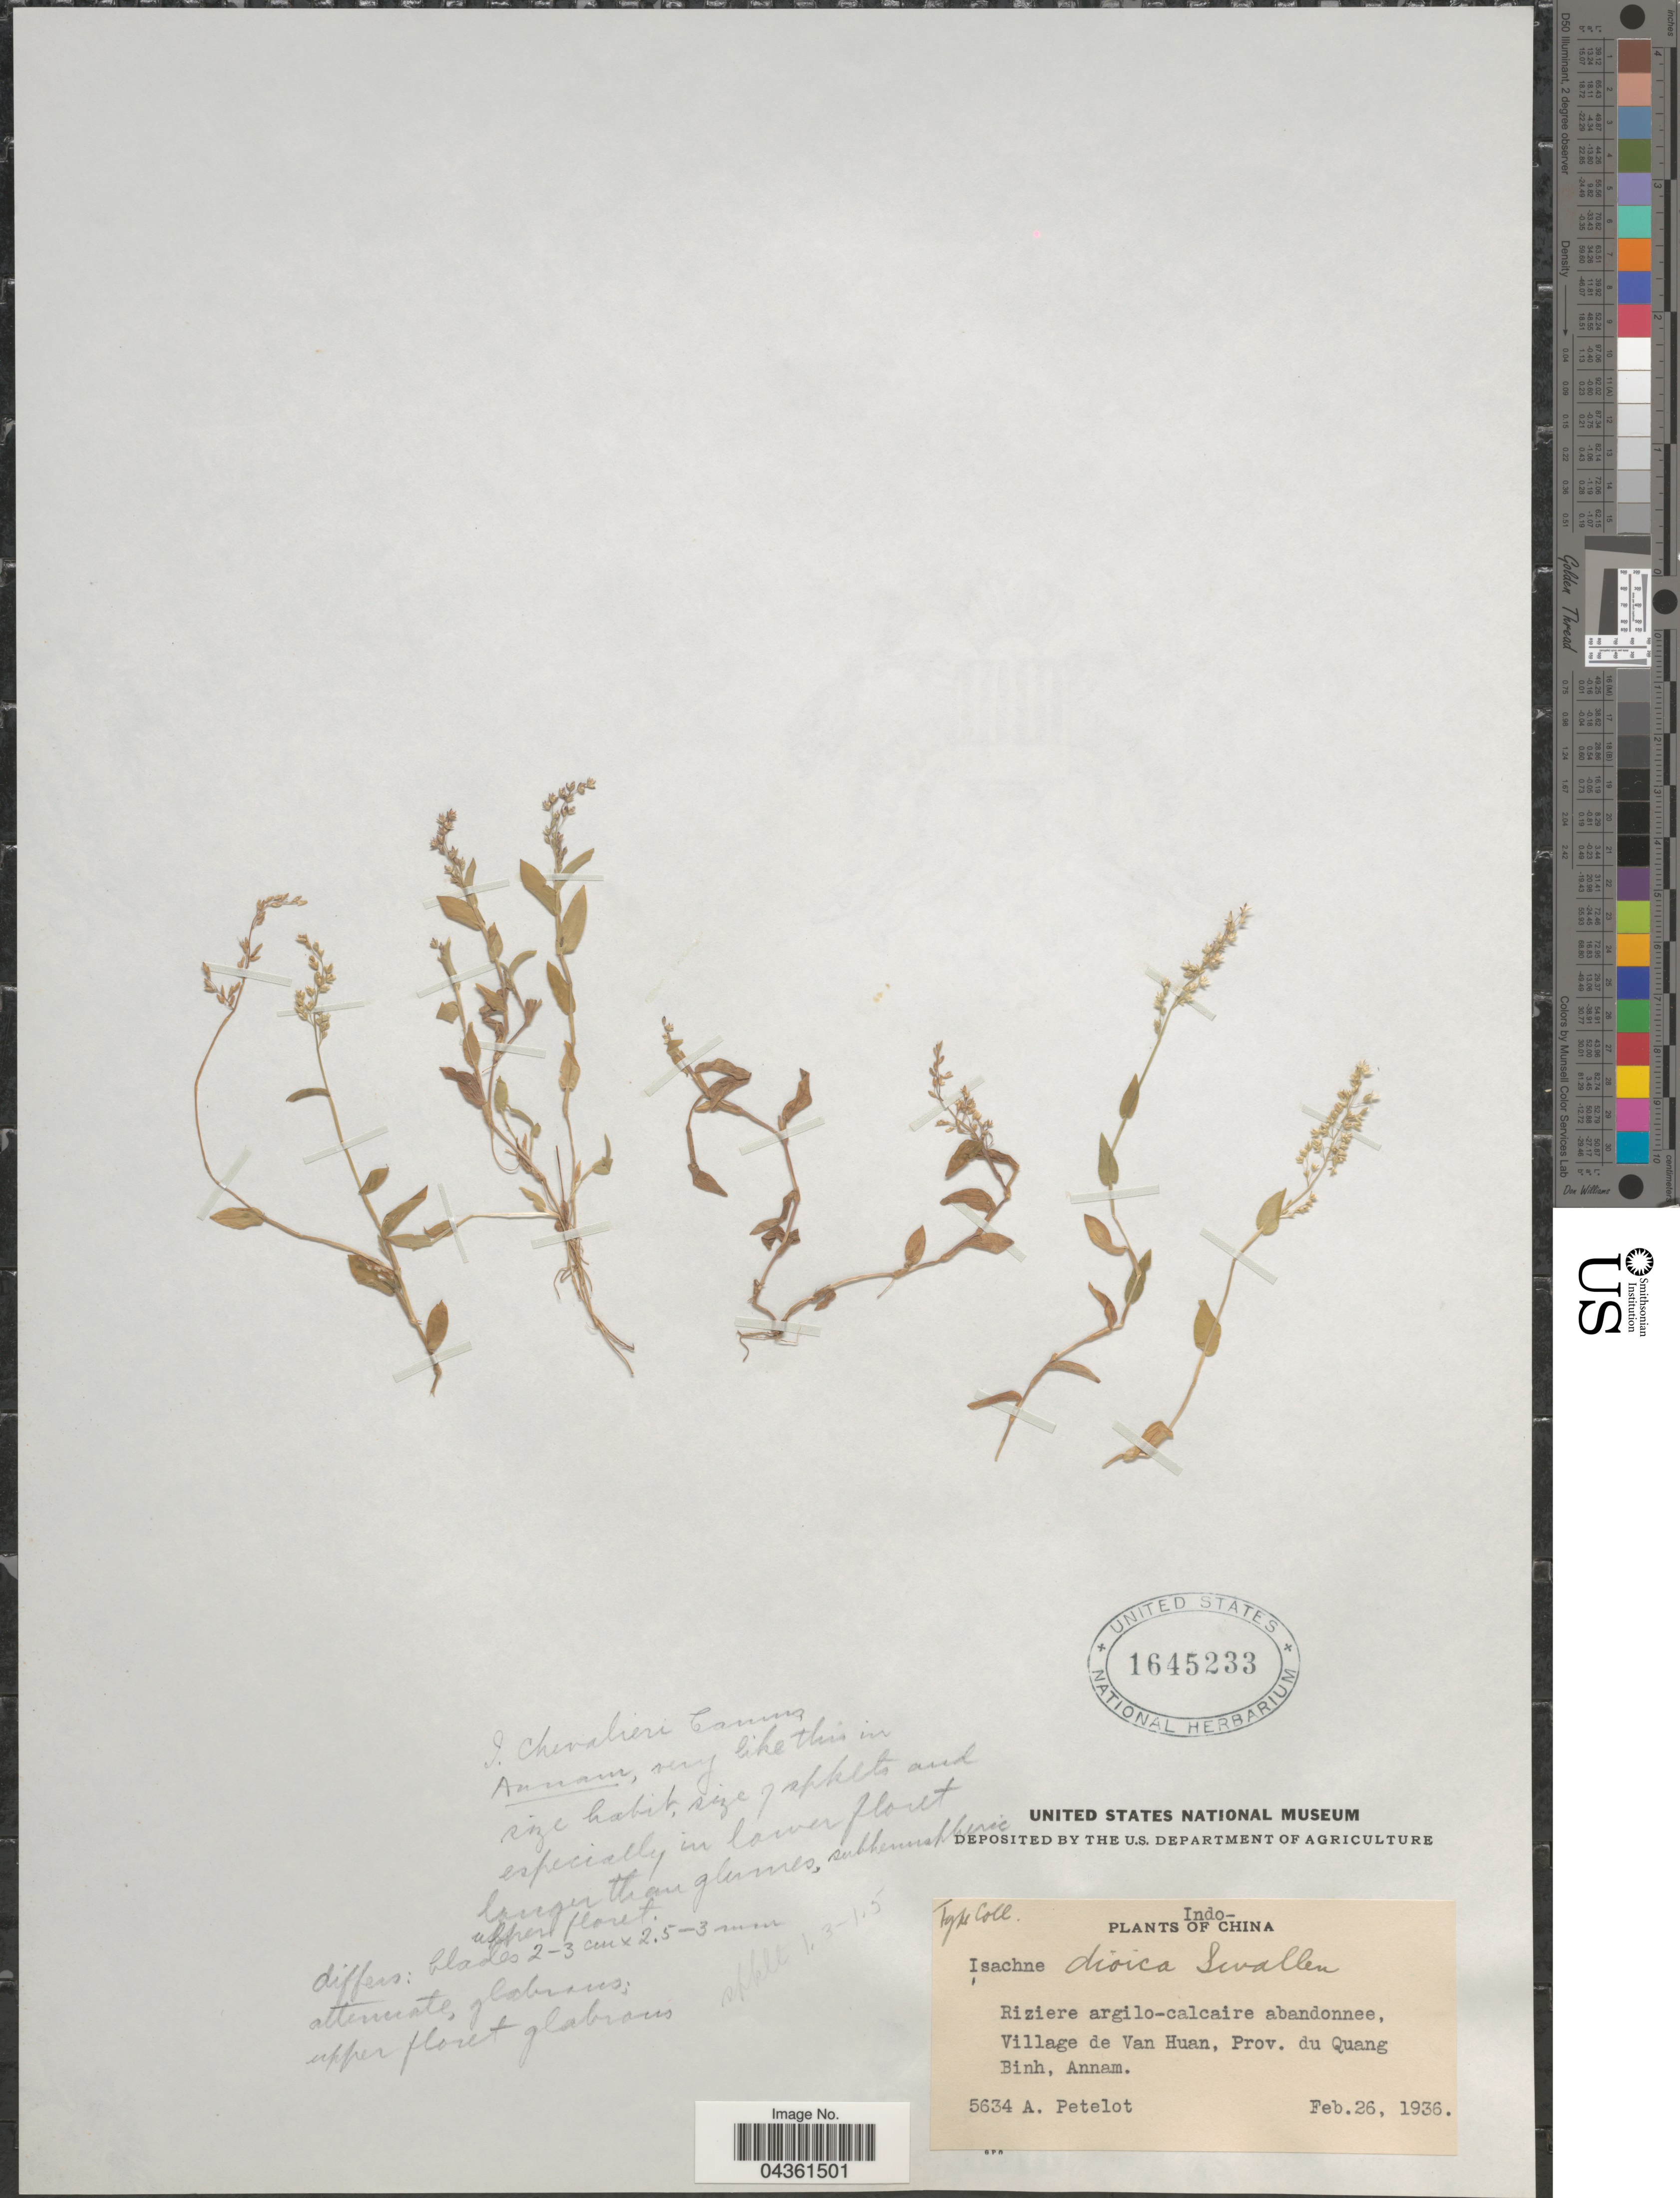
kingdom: Plantae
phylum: Tracheophyta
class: Liliopsida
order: Poales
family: Poaceae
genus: Isachne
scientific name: Isachne dioica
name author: Swallen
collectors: A. Petelot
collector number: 5634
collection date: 1936-02-26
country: Vietnam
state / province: Quang Binh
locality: Indo-China. Village de Van Huan. Annam.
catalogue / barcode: US 1645233